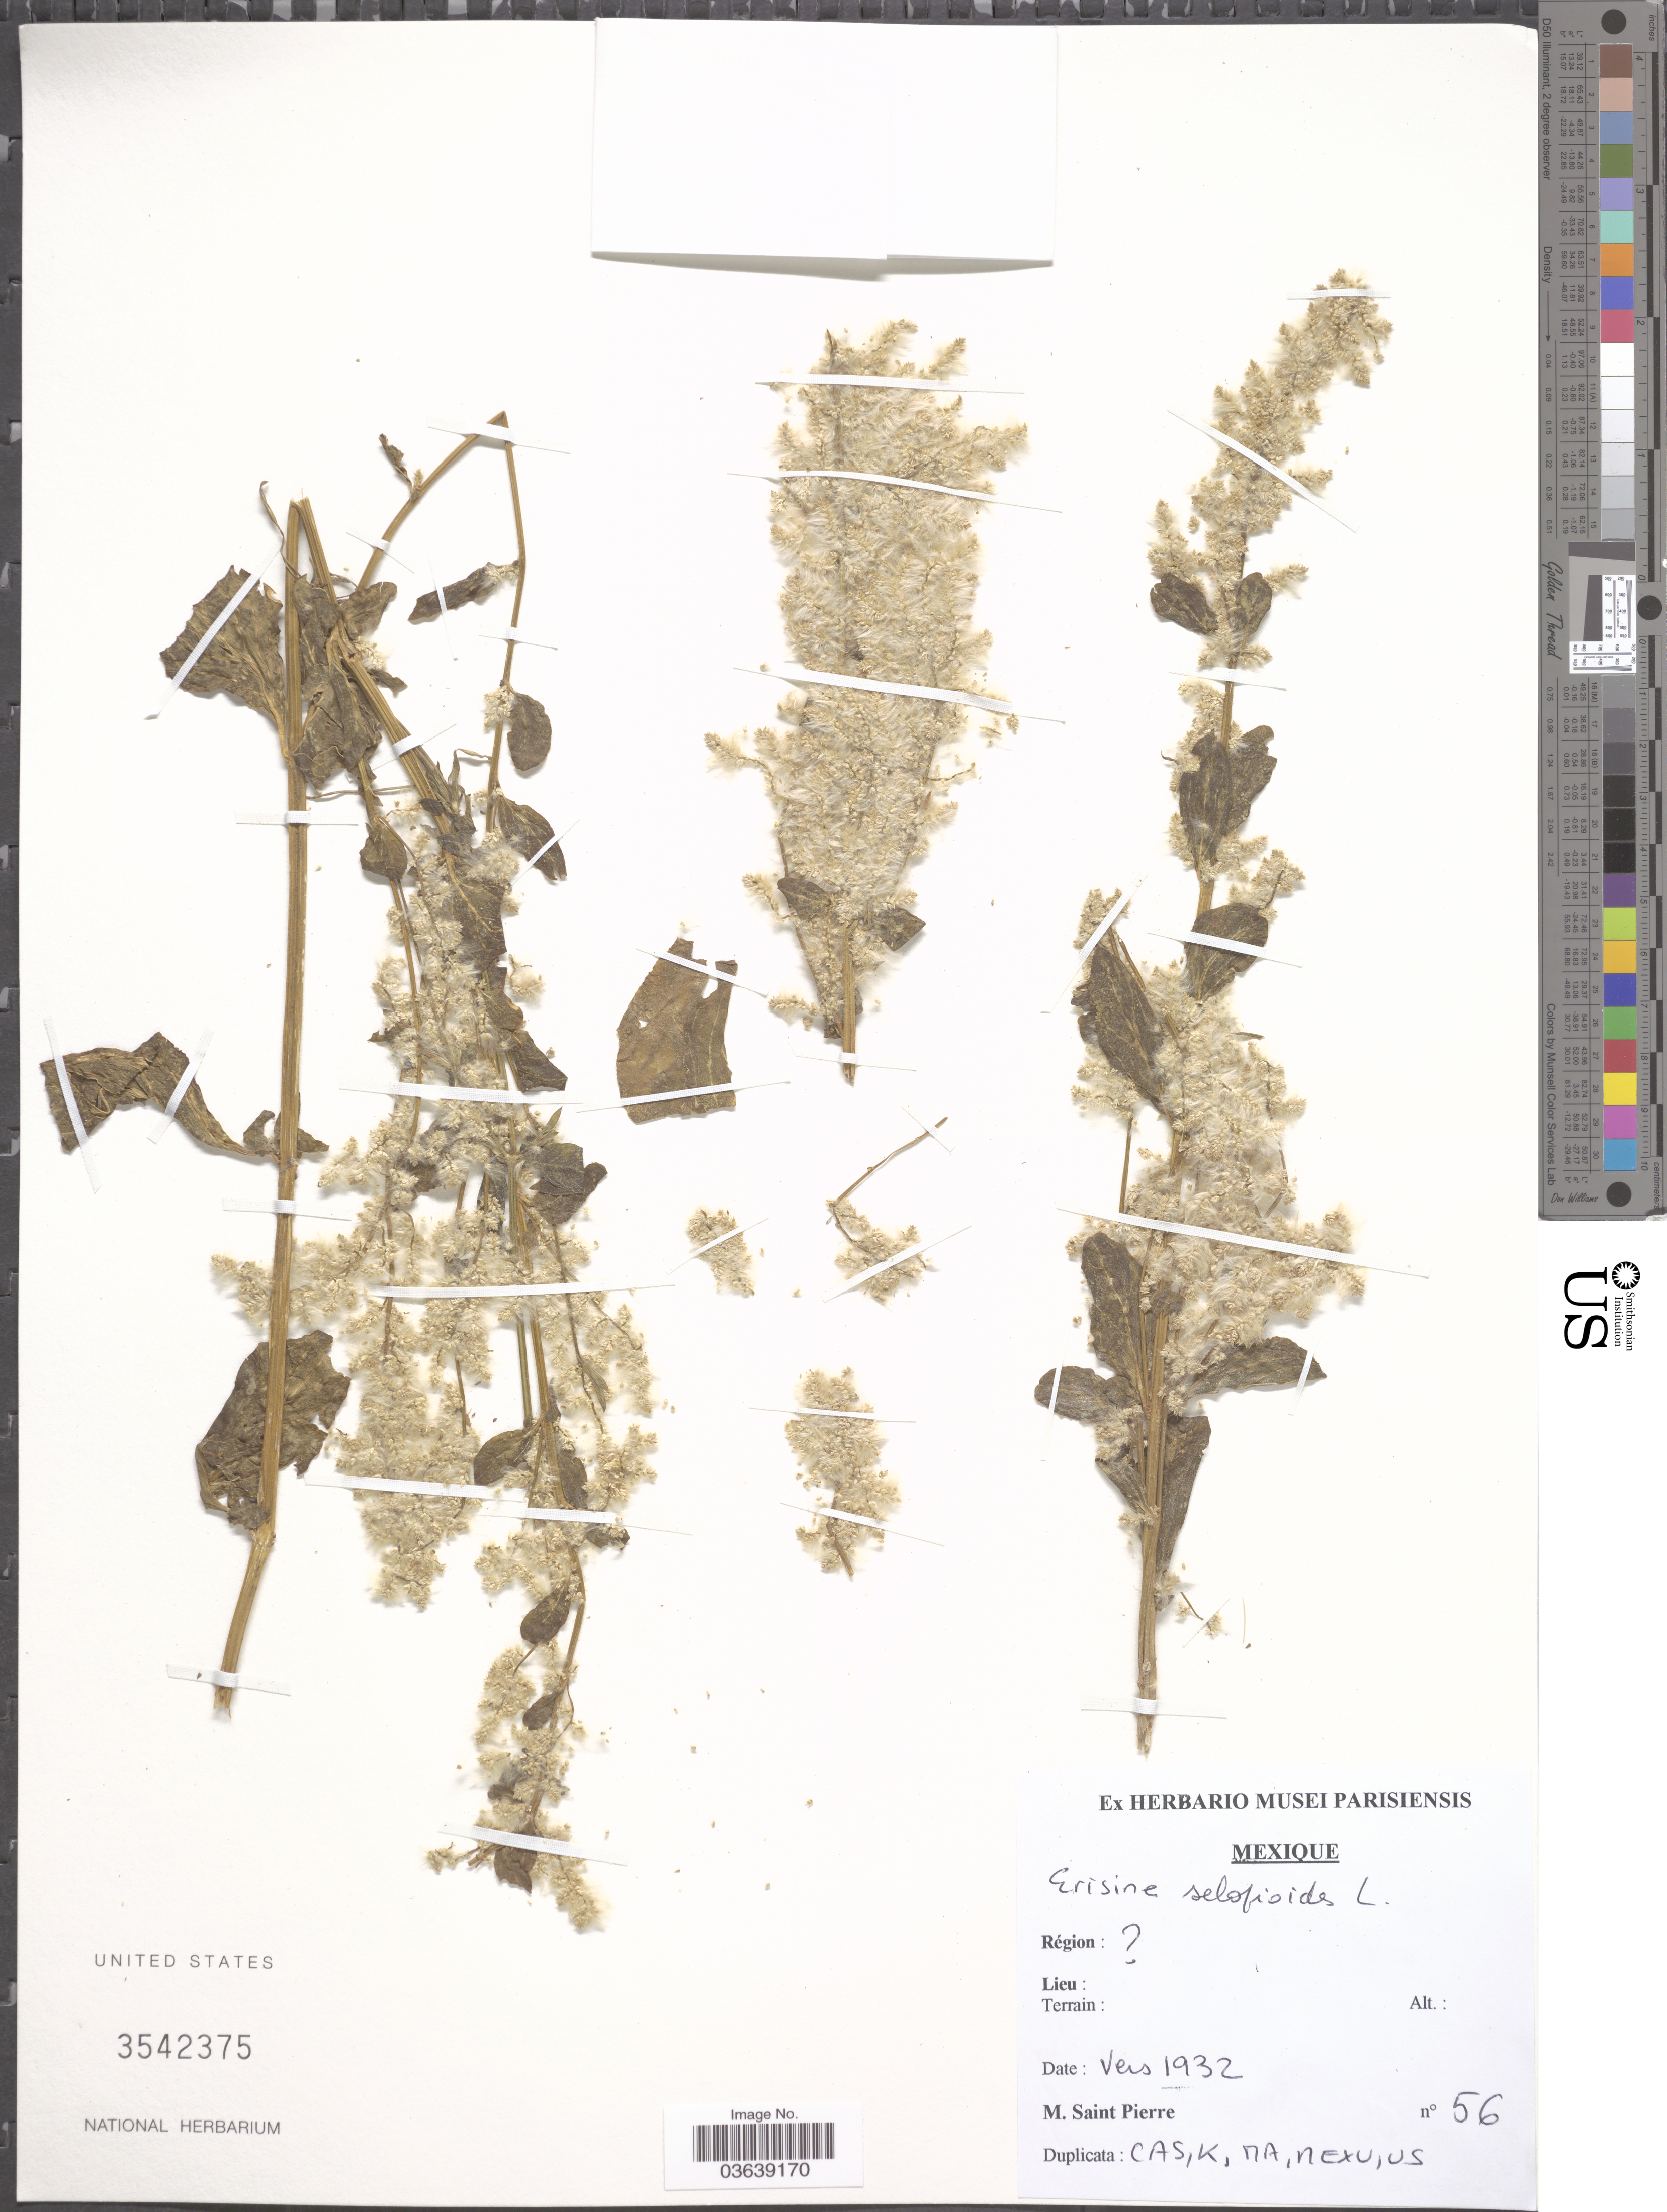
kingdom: Plantae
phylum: Tracheophyta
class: Magnoliopsida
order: Caryophyllales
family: Amaranthaceae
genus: Iresine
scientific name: Iresine sp.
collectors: M. Saint-Pierre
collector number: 56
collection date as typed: Vers* 1932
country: Mexico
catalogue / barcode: US 3542375